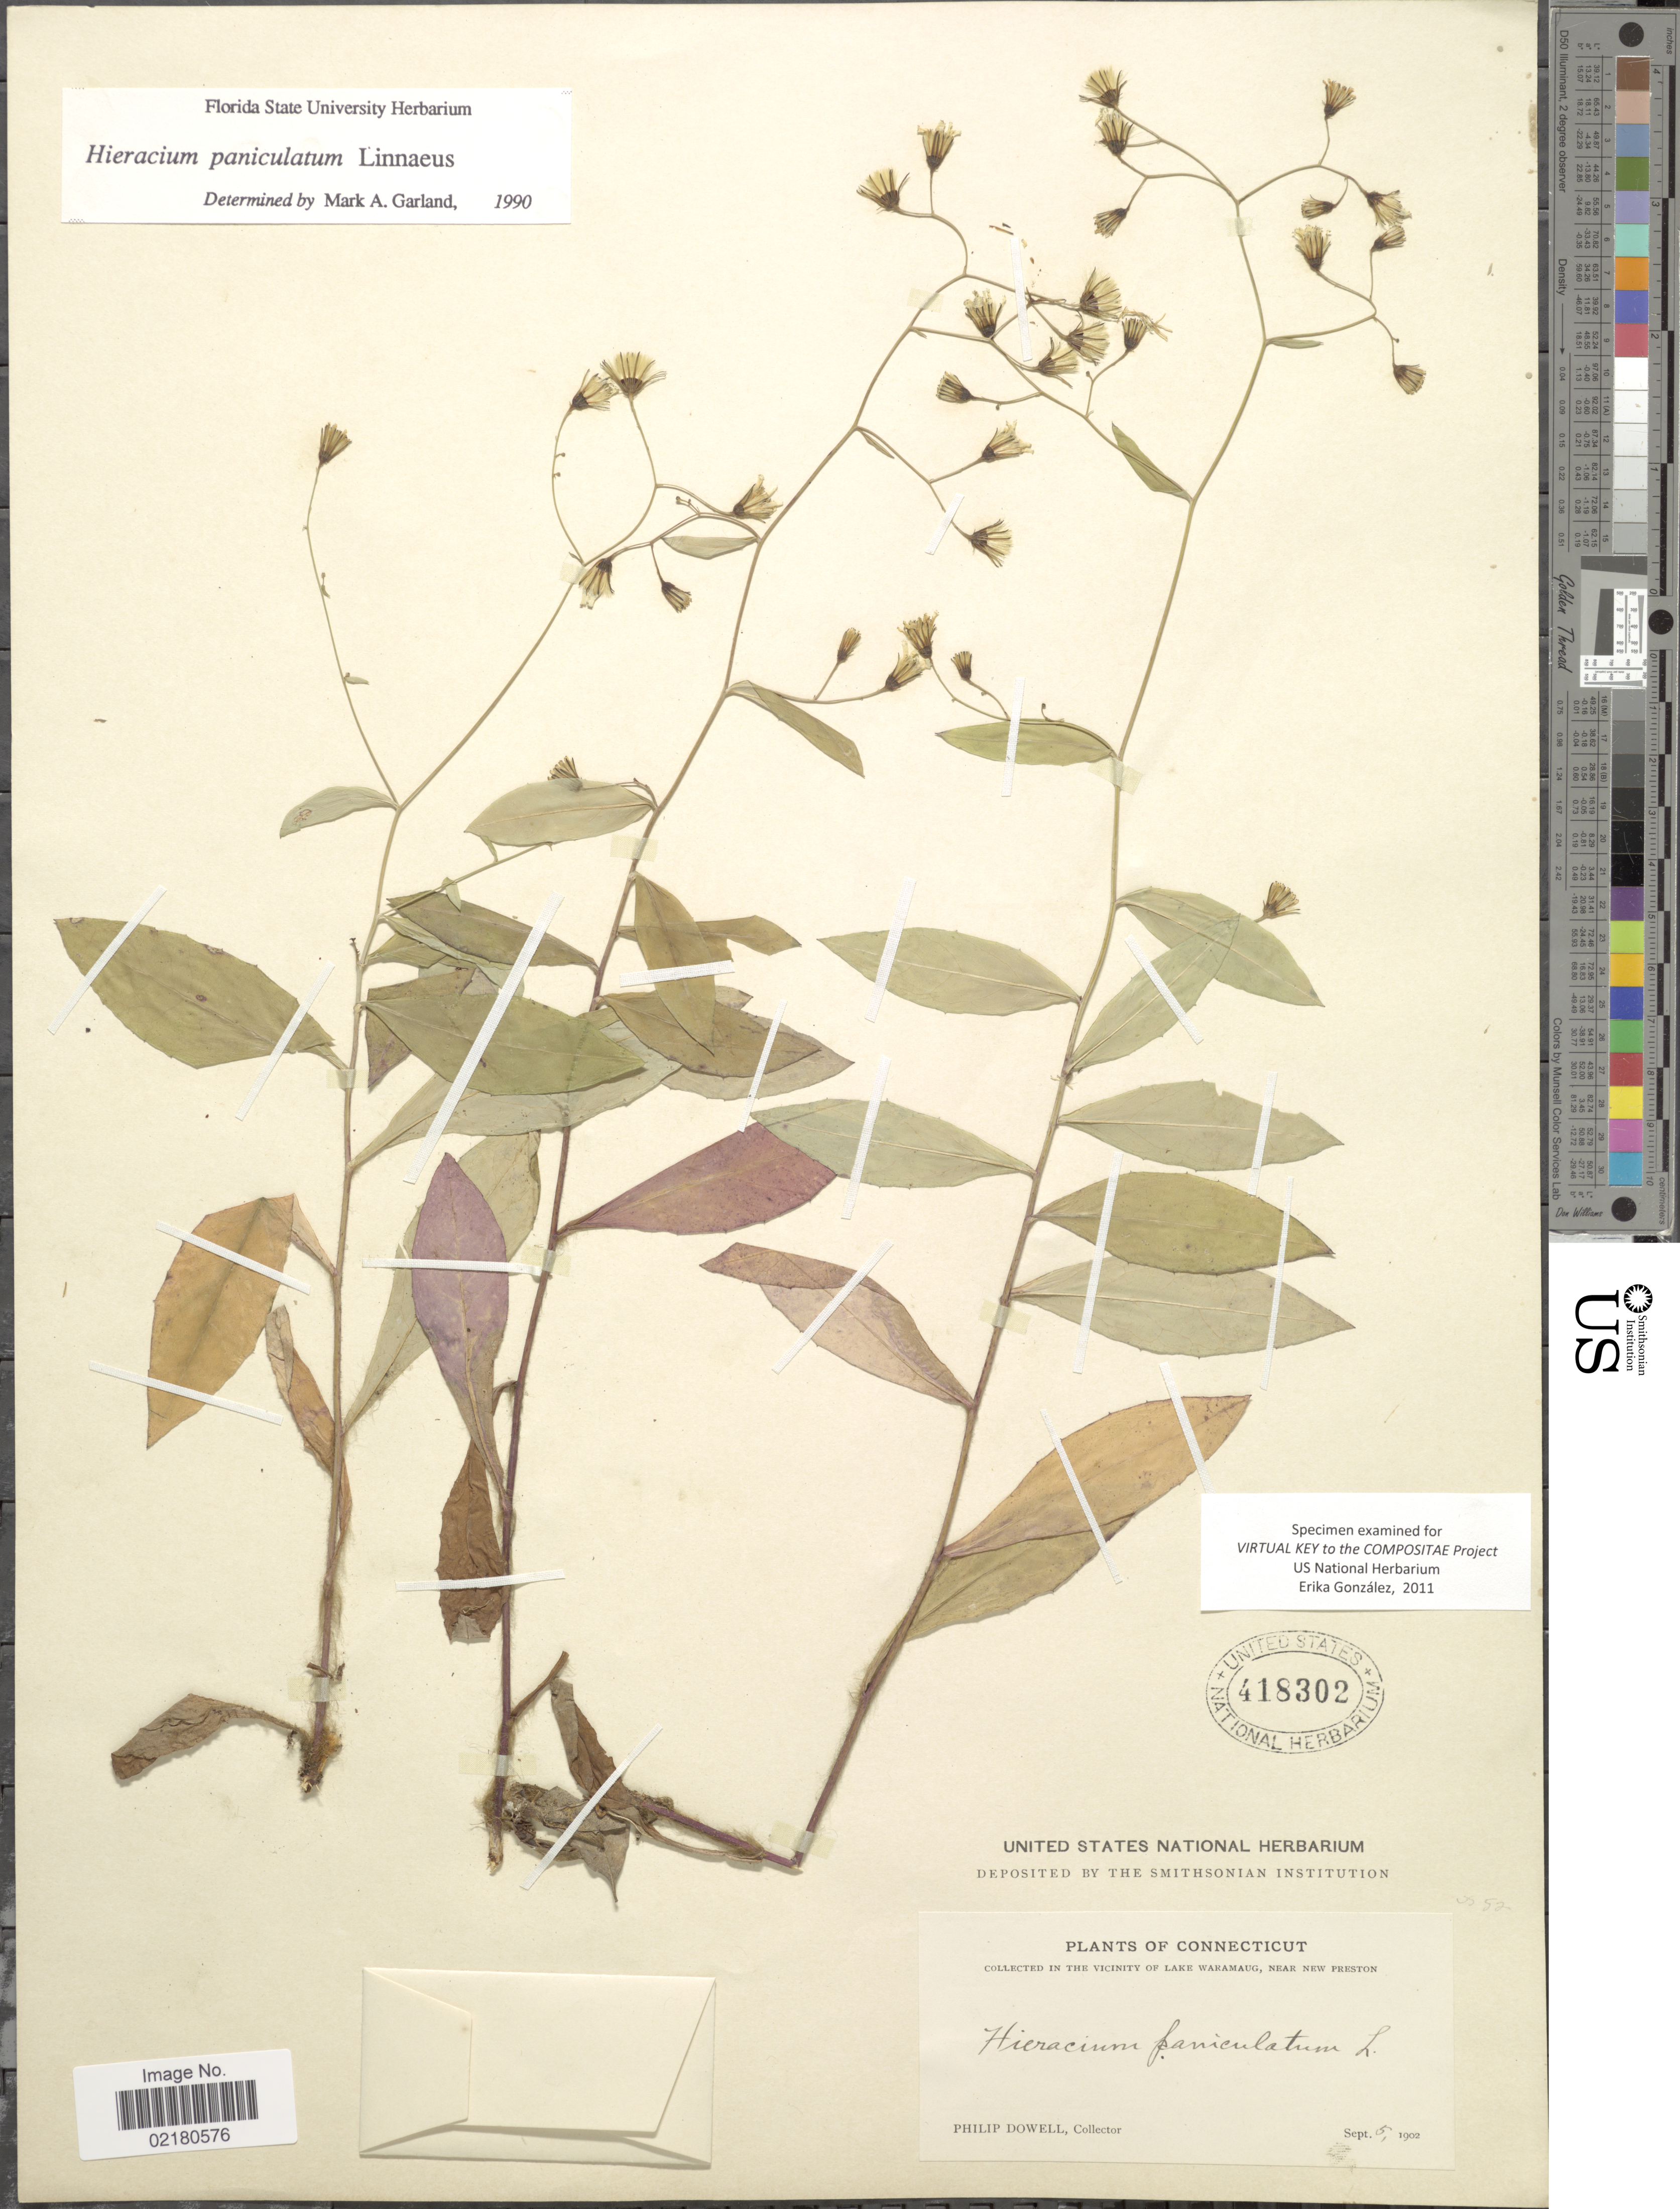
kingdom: Plantae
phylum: Tracheophyta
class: Magnoliopsida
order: Asterales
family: Asteraceae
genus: Hieracium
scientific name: Hieracium paniculatum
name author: L.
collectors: P. Dowell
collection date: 1902-09-05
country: United States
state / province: Connecticut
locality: Vicinity of Lake Waramaug, near New Preston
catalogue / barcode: US 418302